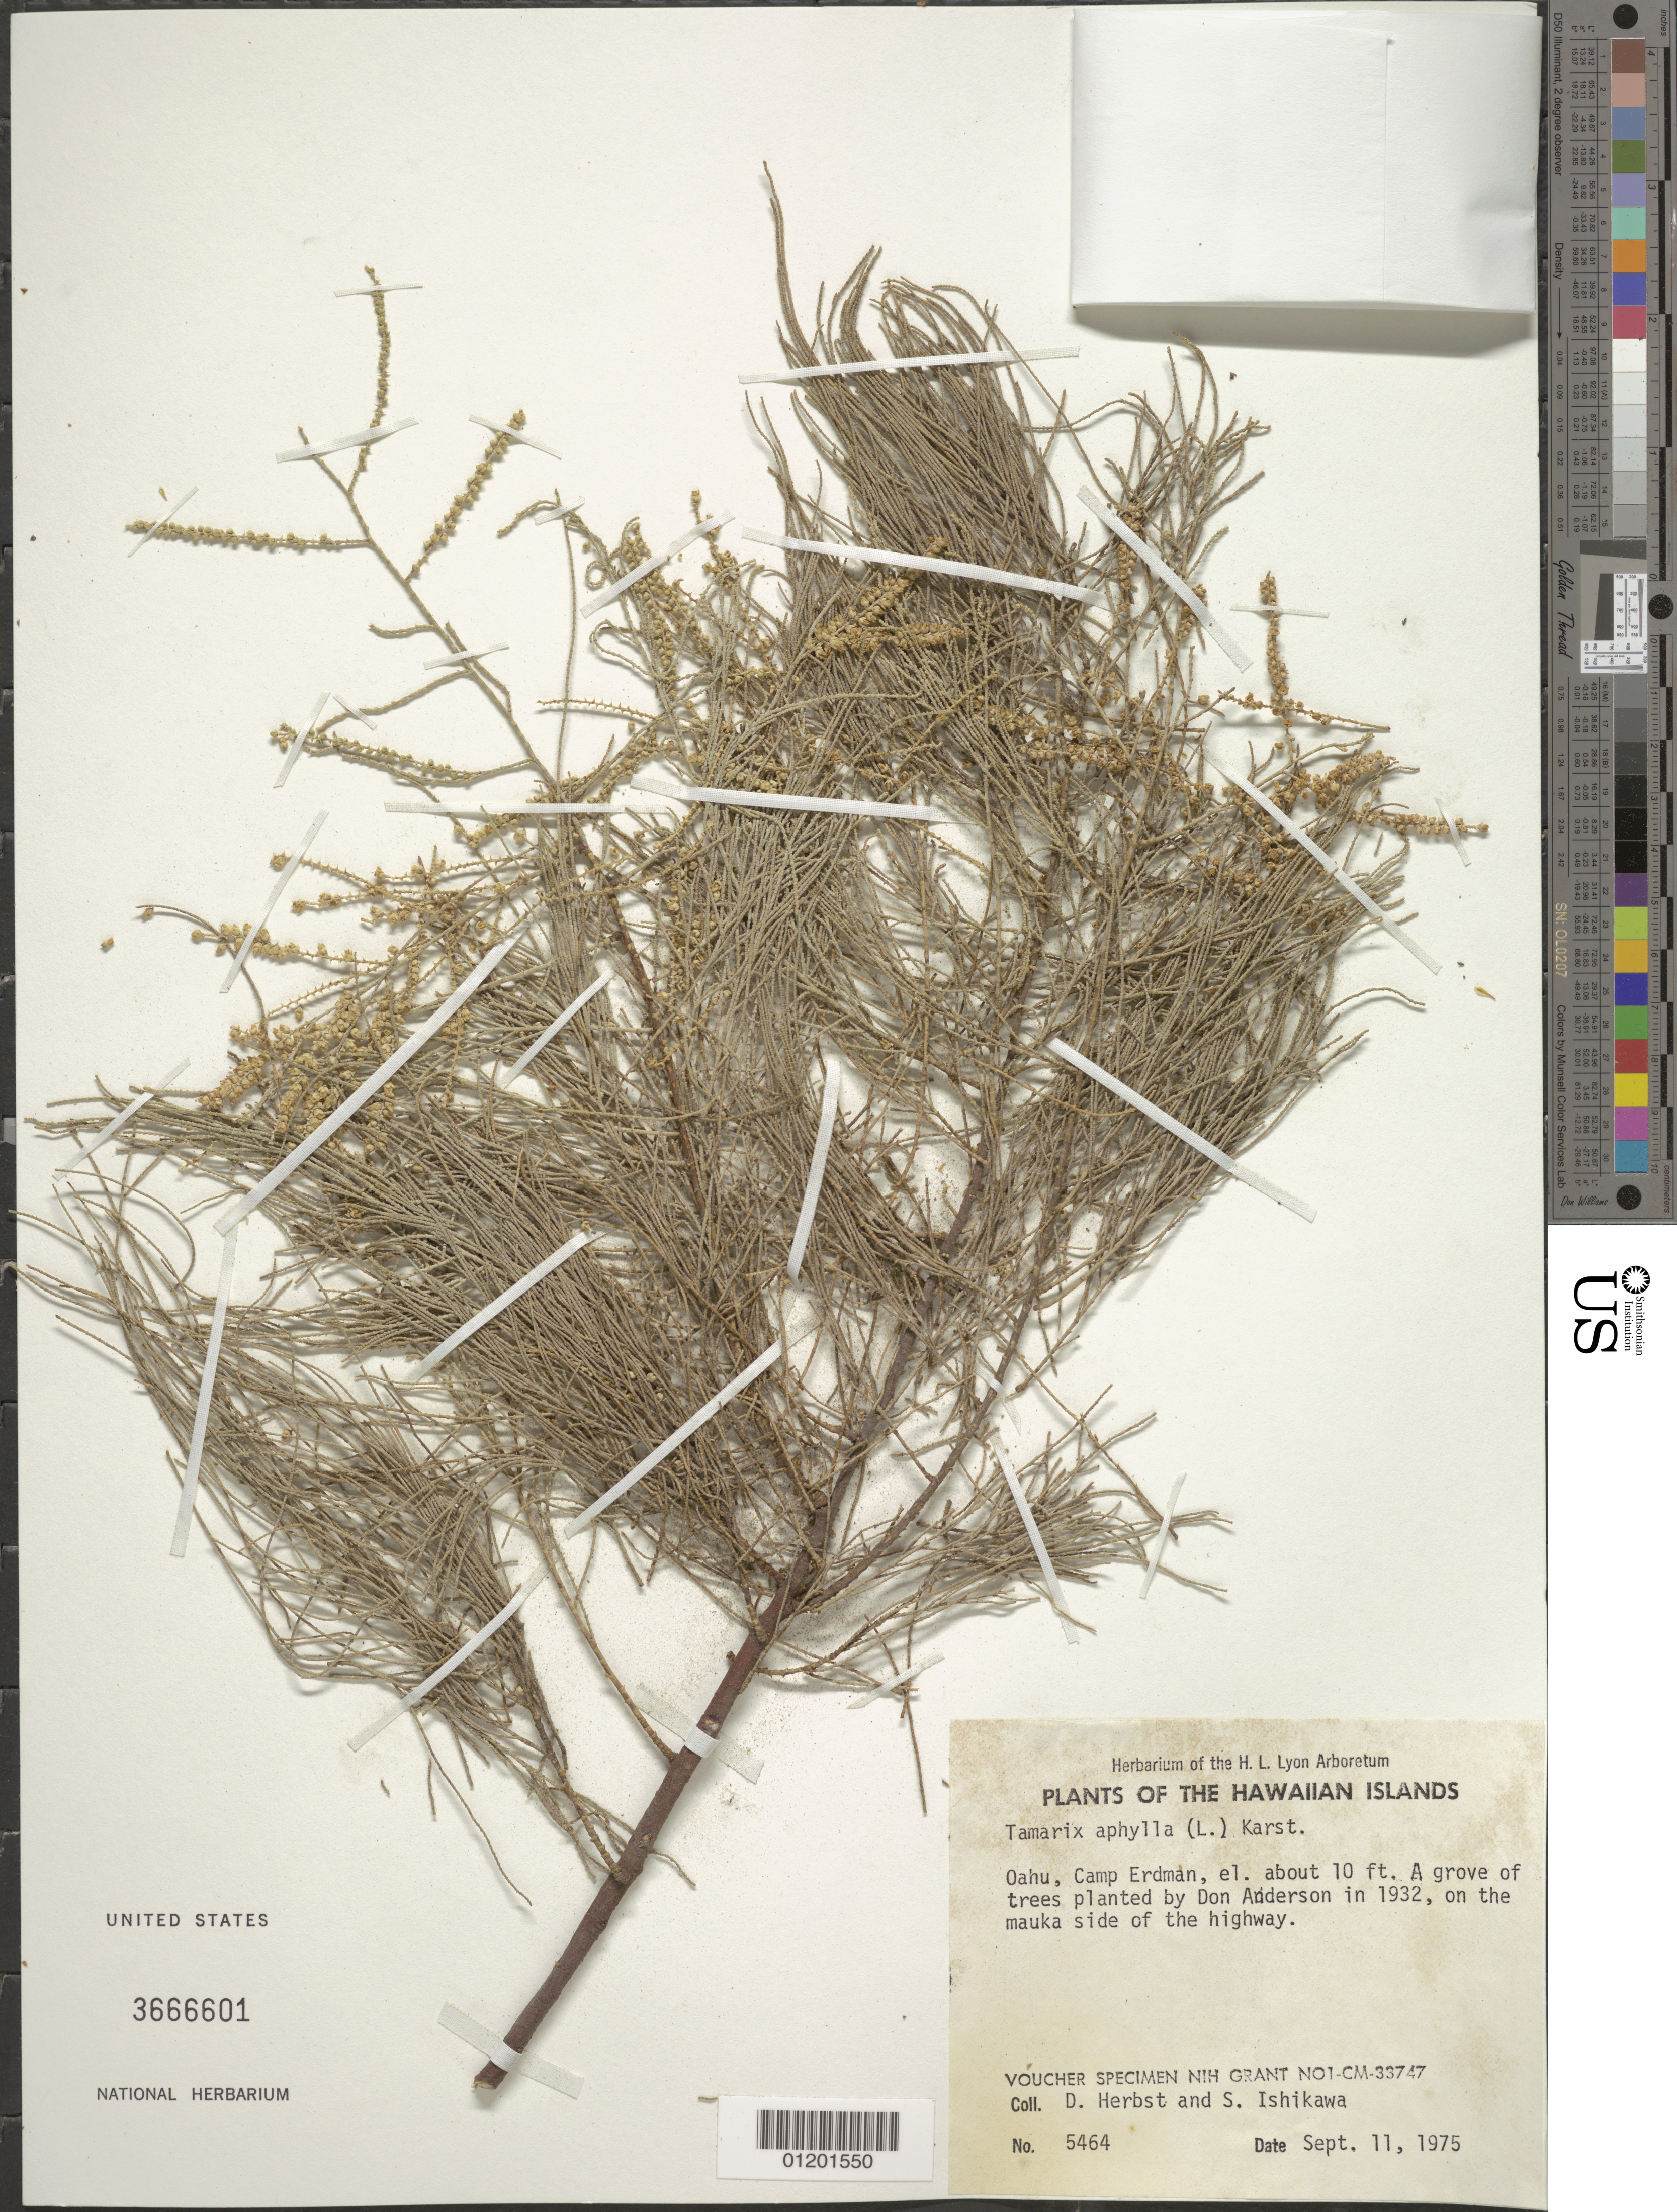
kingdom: Plantae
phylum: Tracheophyta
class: Magnoliopsida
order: Caryophyllales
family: Tamaricaceae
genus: Tamarix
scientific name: Tamarix aphylla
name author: (L.) H. Karst.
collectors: D. R. Herbst & S. Ishikawa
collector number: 5464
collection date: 1975-09-11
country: United States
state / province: Hawaii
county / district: Honolulu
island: Oahu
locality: Camp Erdman, a grove of trees planted by Don Anderson in 1932, on the mauka side of the highway.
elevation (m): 3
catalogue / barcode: US 3666601